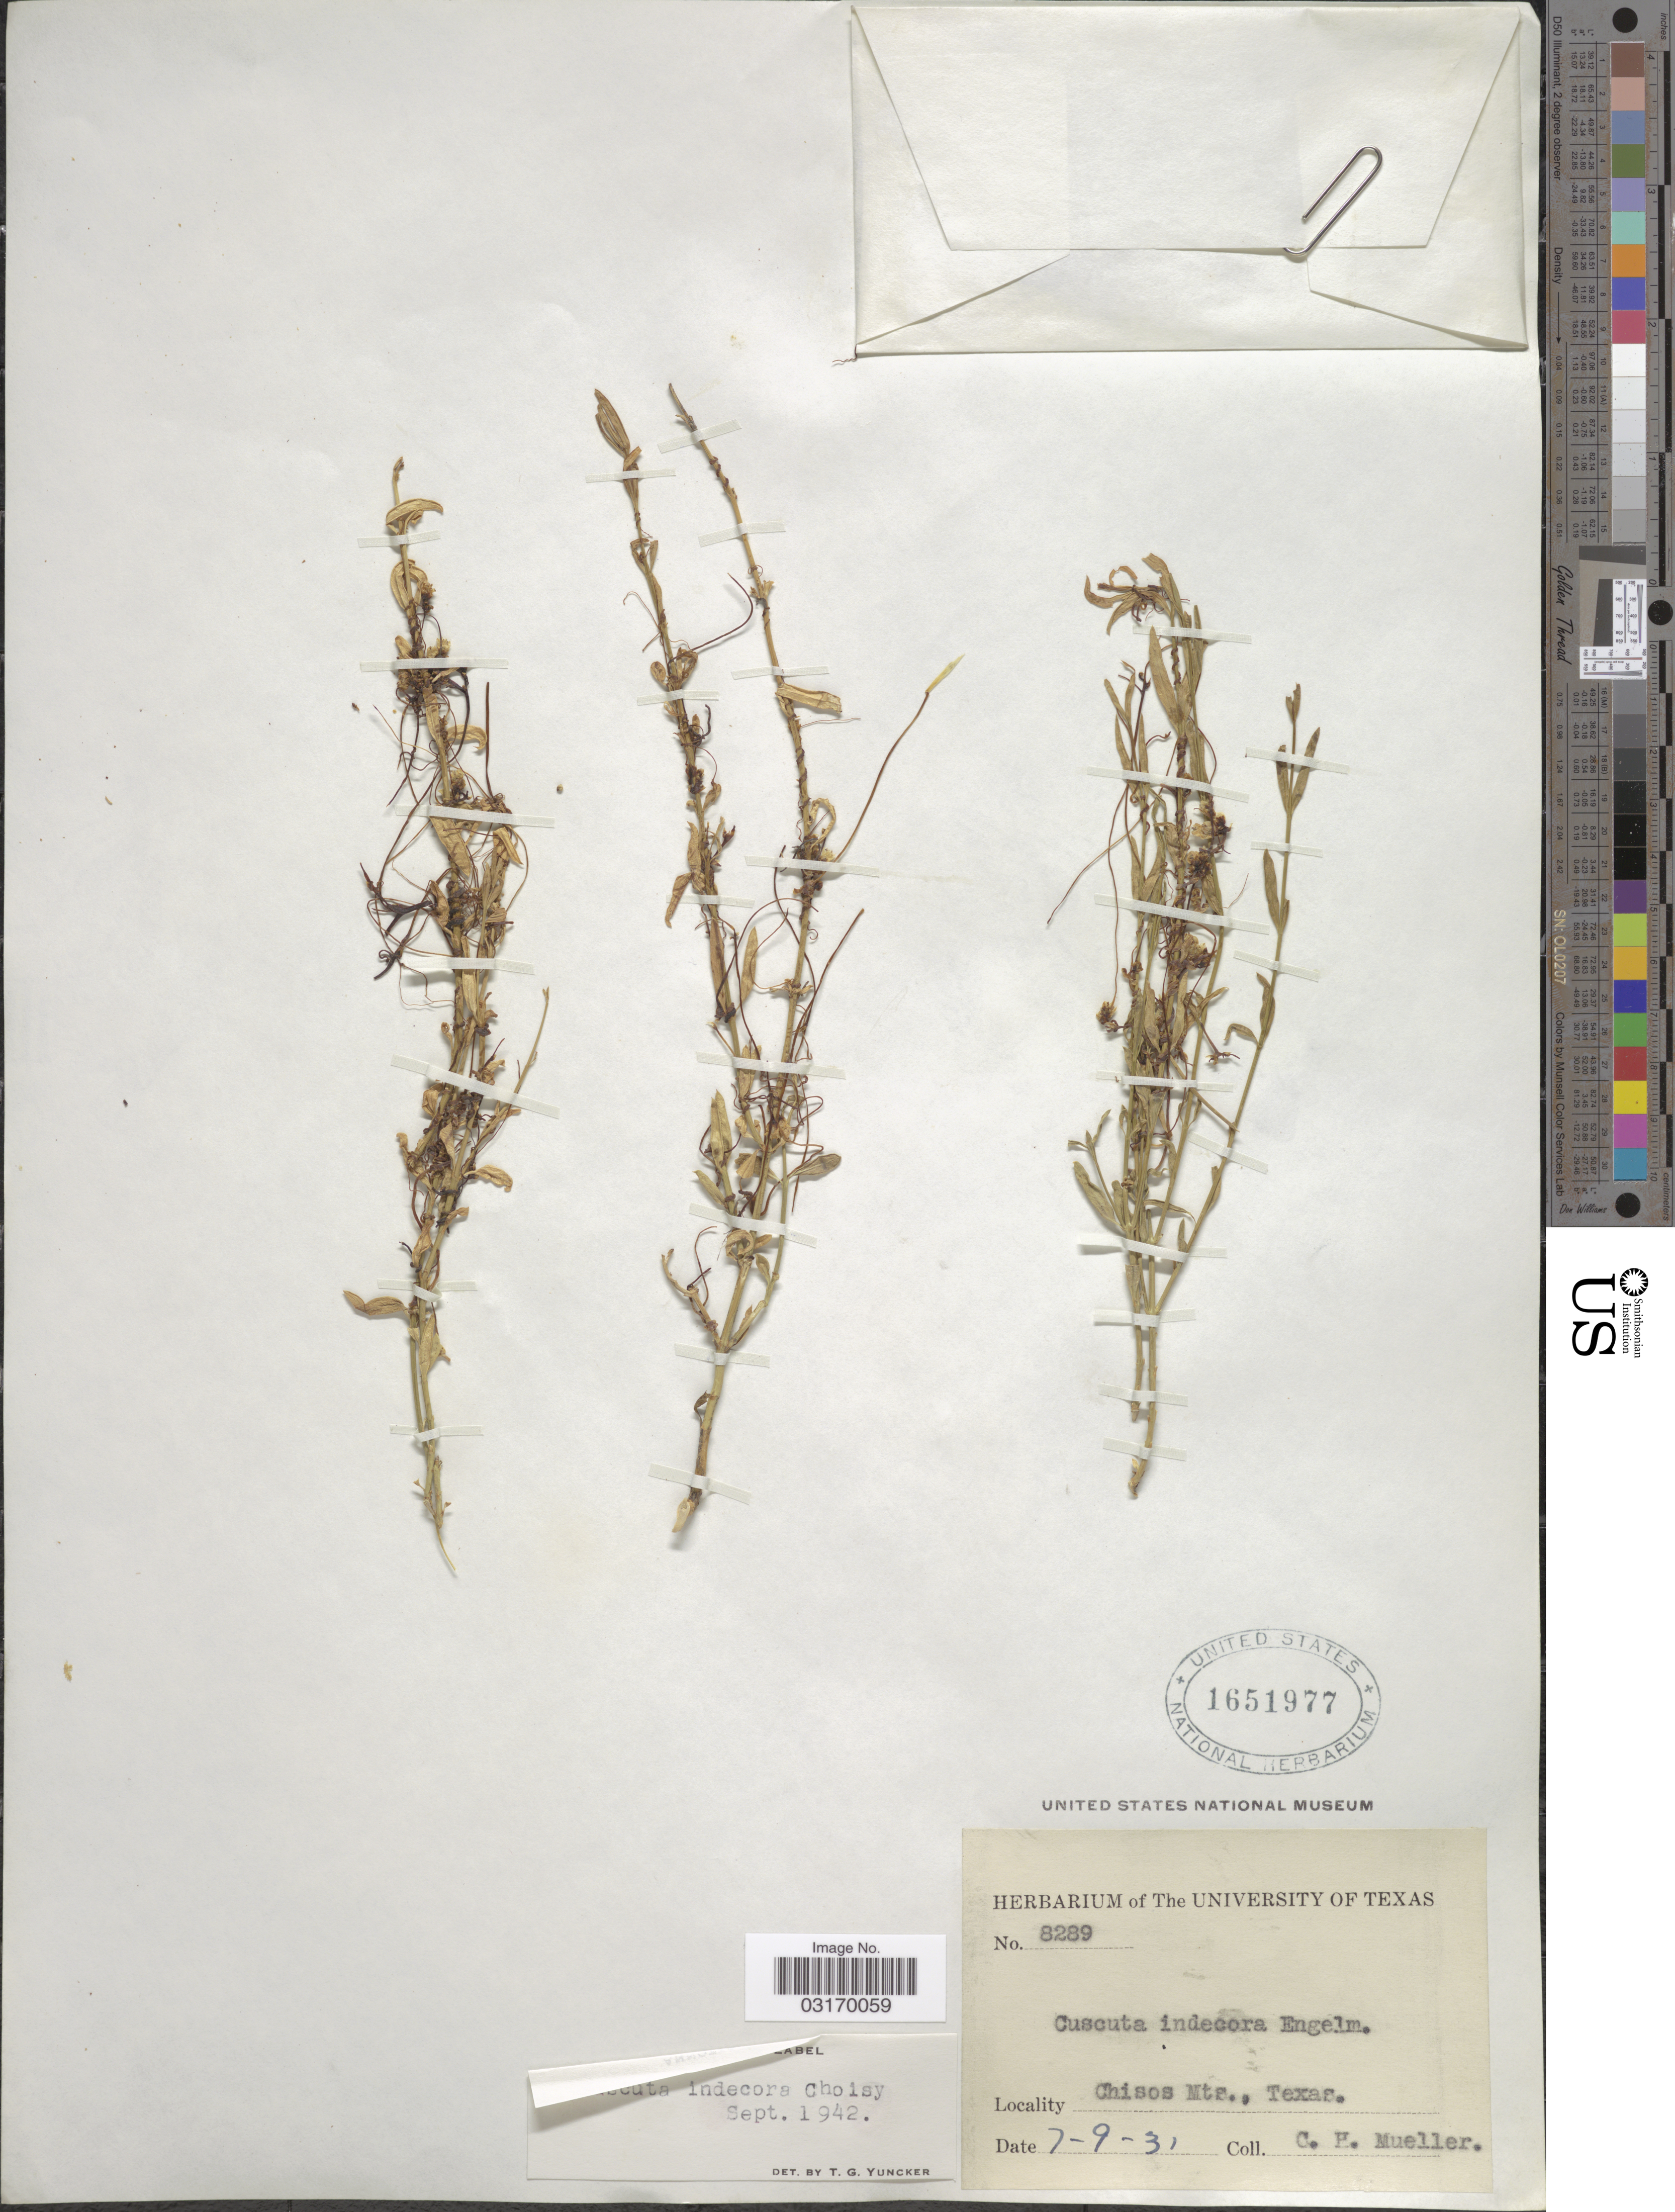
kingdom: Plantae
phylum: Tracheophyta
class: Magnoliopsida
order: Solanales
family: Convolvulaceae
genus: Cuscuta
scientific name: Cuscuta indecora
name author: Choisy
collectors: C. H. Mueller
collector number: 8289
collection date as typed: Transcribed d/m/y: 9/7/31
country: United States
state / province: Texas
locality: Chisos Mts.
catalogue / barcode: US 1651977